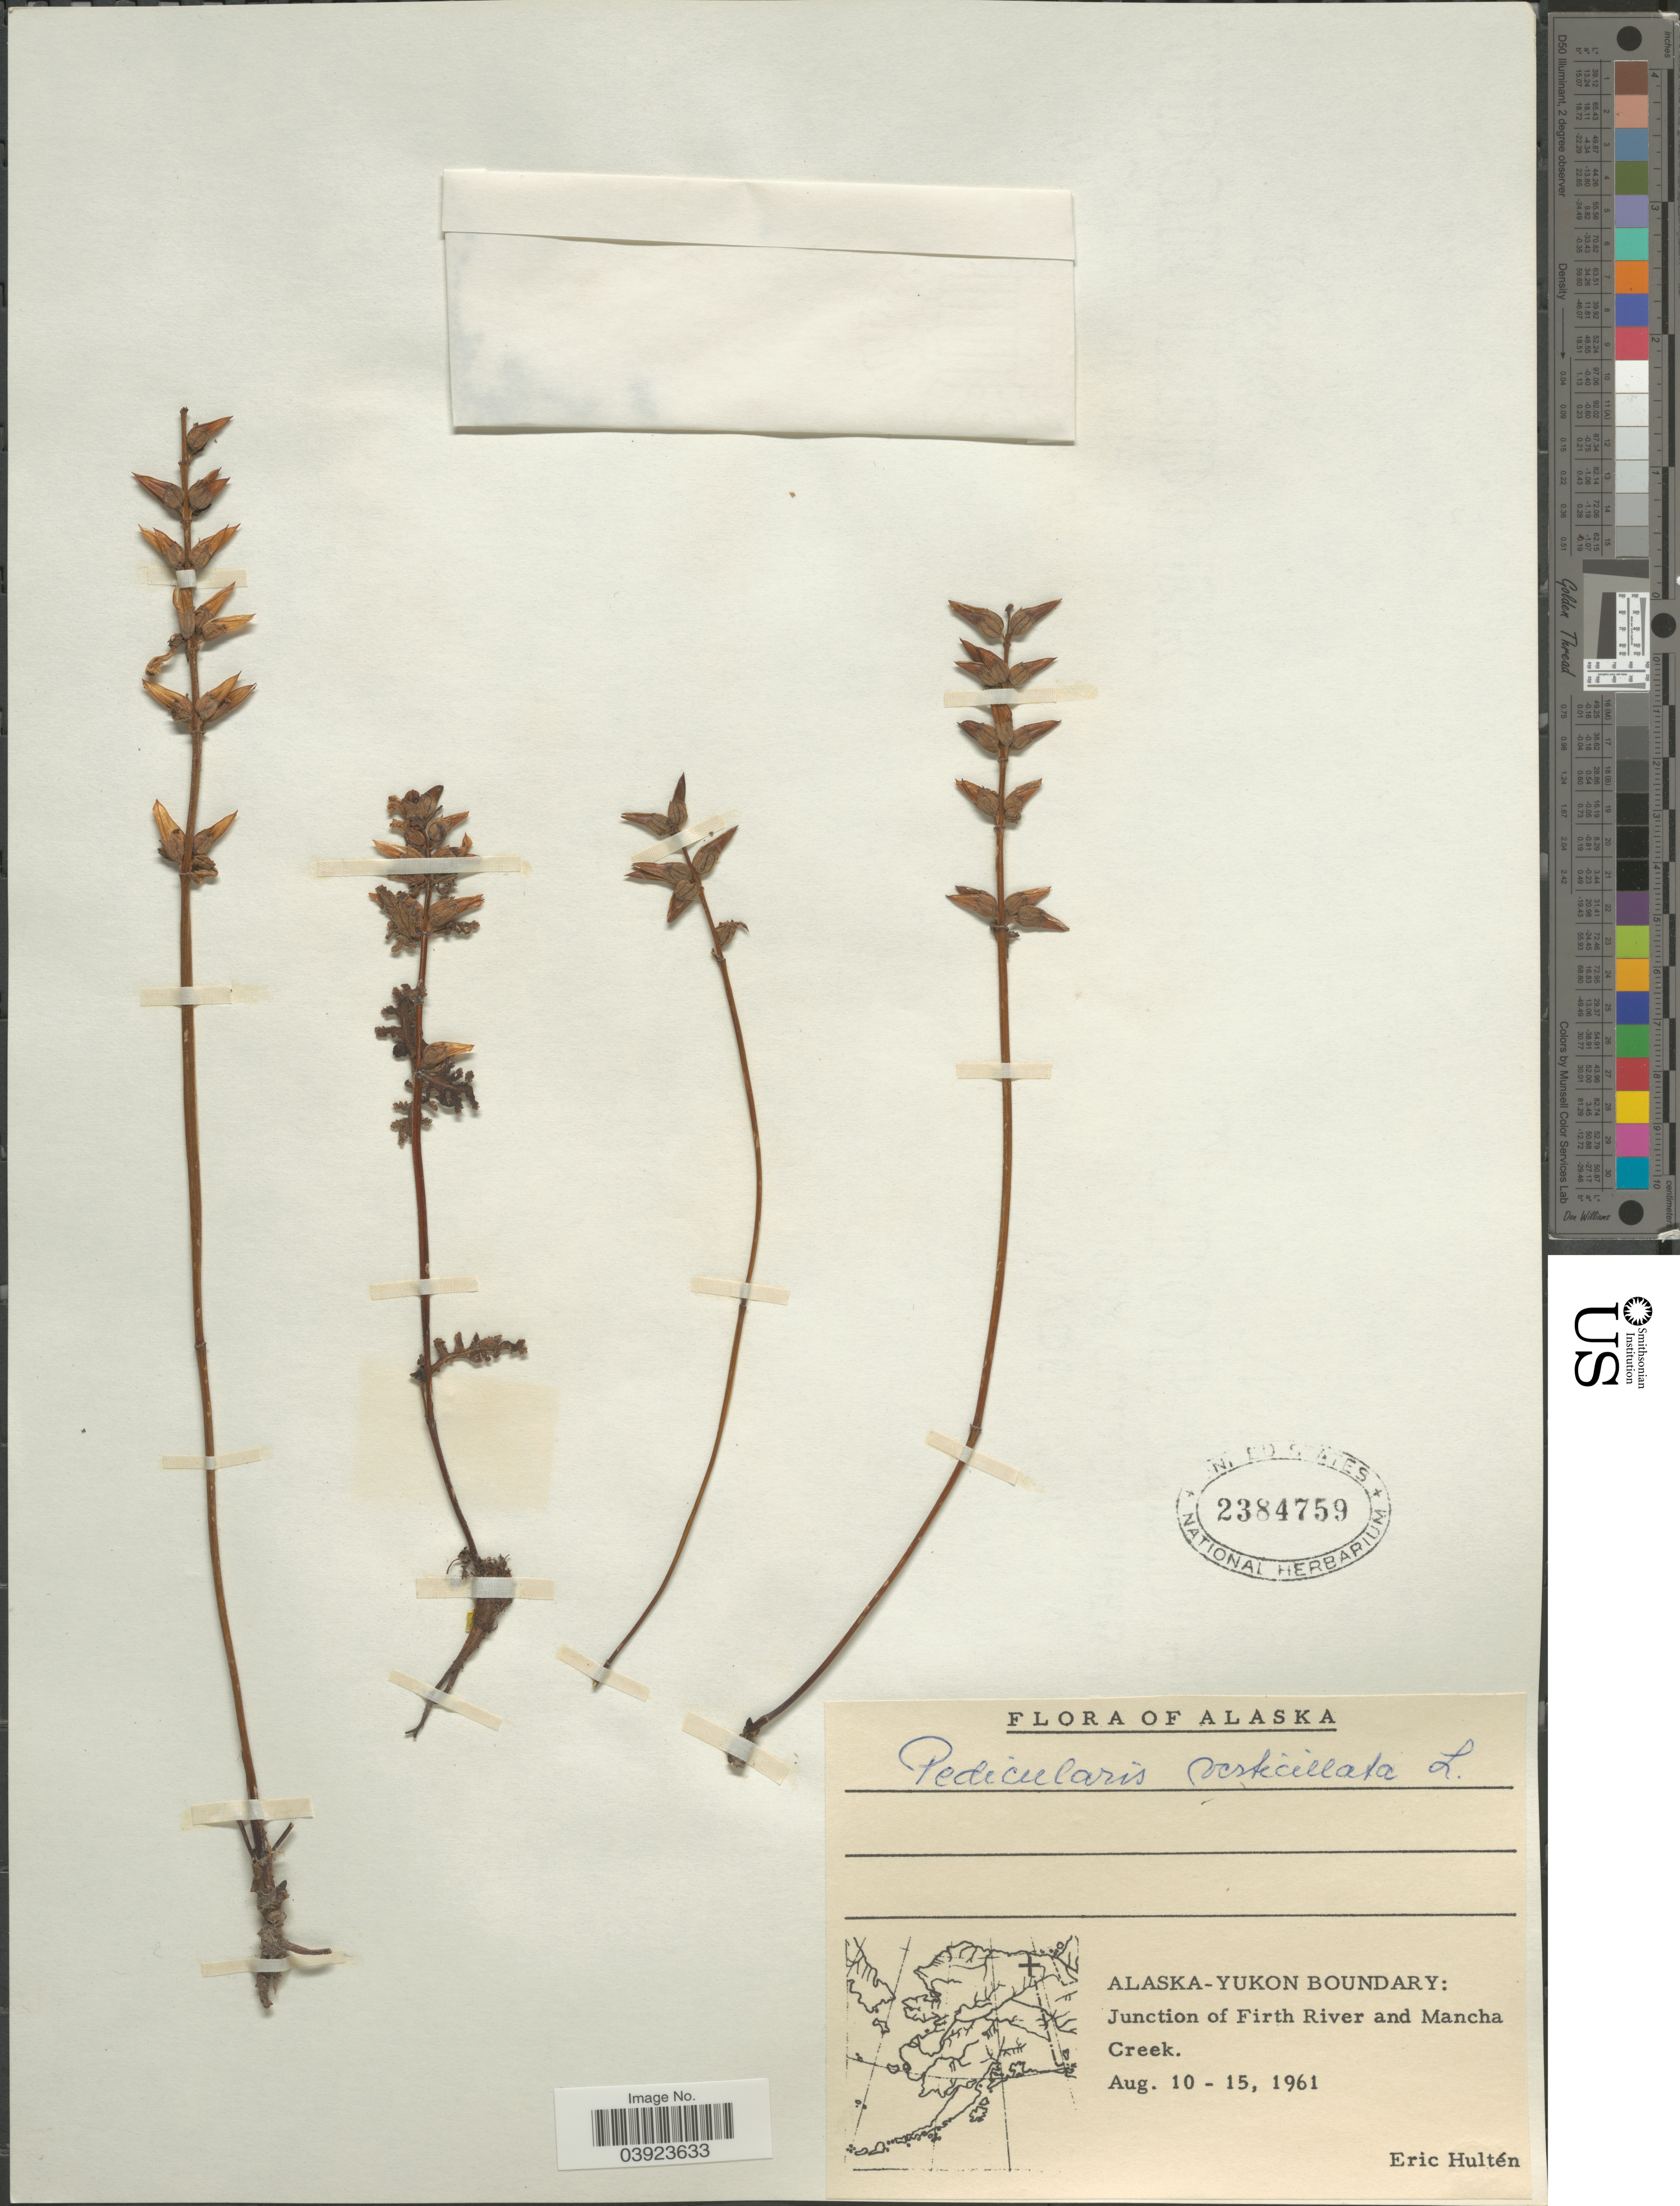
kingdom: Plantae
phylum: Tracheophyta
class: Magnoliopsida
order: Lamiales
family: Orobanchaceae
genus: Pedicularis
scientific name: Pedicularis verticillata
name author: L.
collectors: E. G. Hultén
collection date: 1961-08-10/1961-08-15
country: United States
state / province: Alaska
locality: Alaska - Yukon Boundary: Junction of Firth River and Mancha Creek.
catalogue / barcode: US 2384759